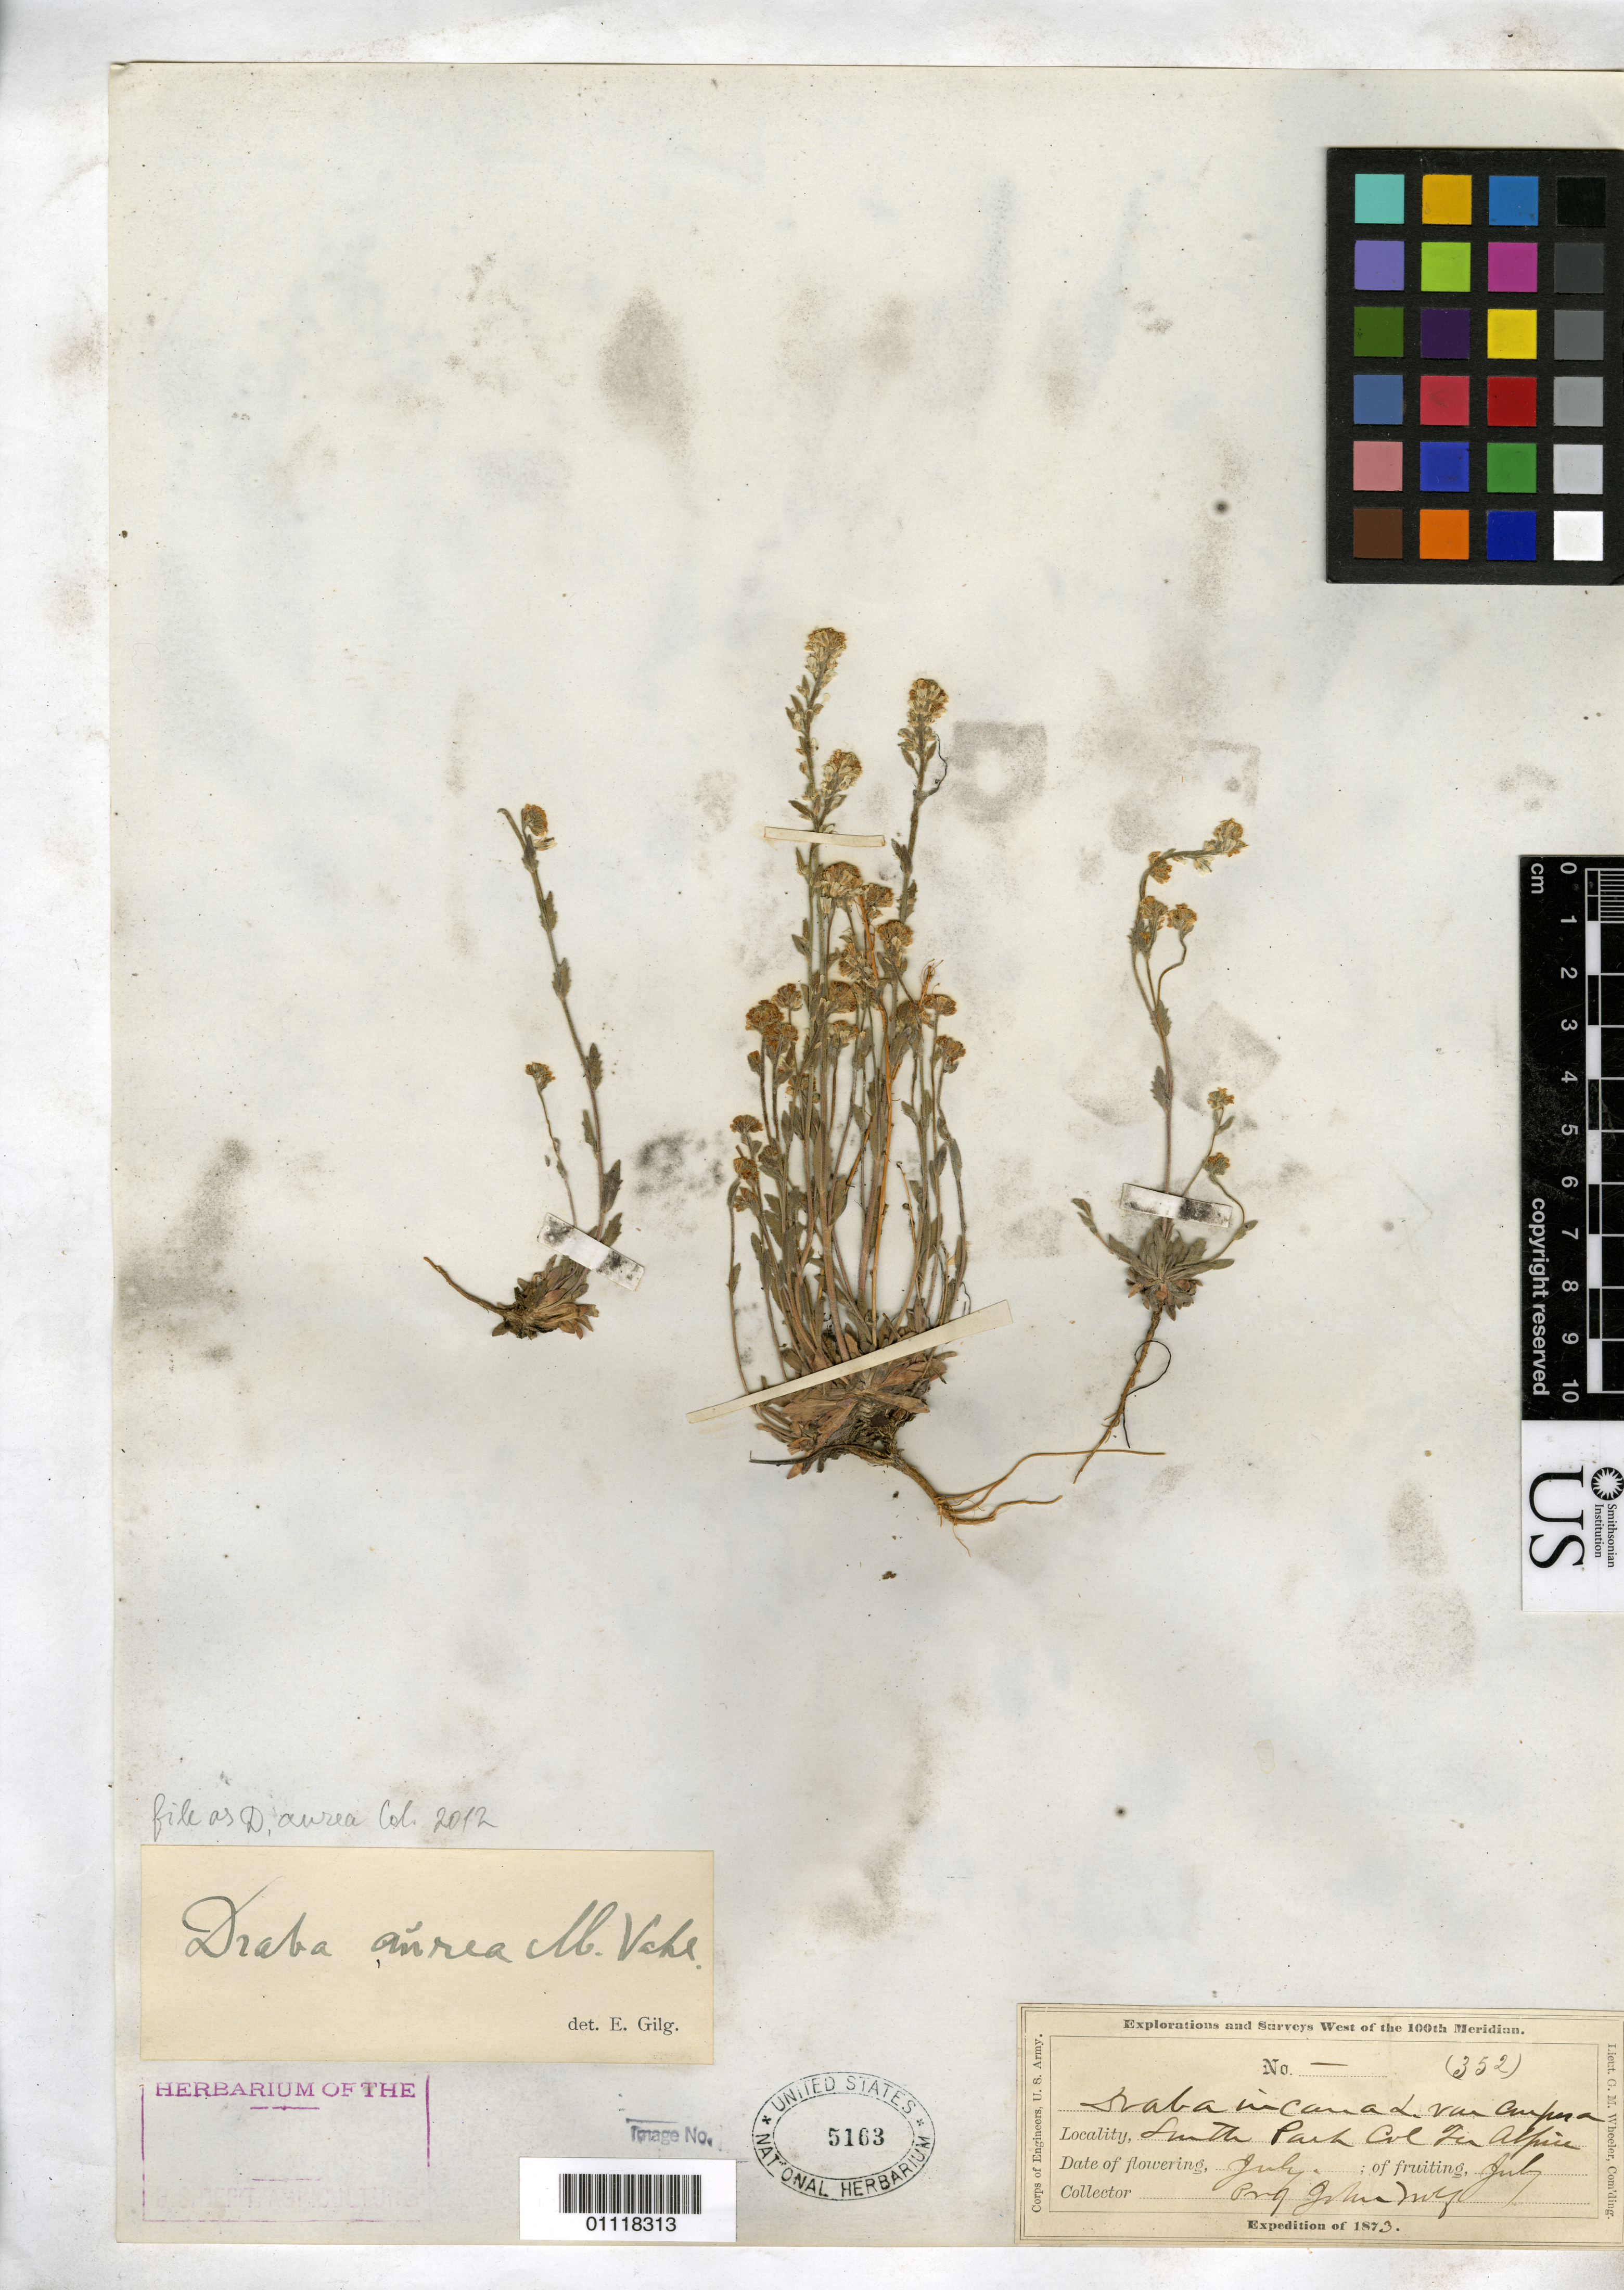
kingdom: Plantae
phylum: Tracheophyta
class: Magnoliopsida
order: Brassicales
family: Brassicaceae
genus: Draba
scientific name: Draba aurea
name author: Vahl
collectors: J. Wolf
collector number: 352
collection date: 1873-07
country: United States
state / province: Colorado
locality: Smith Park, Col Ter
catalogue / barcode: US 5163